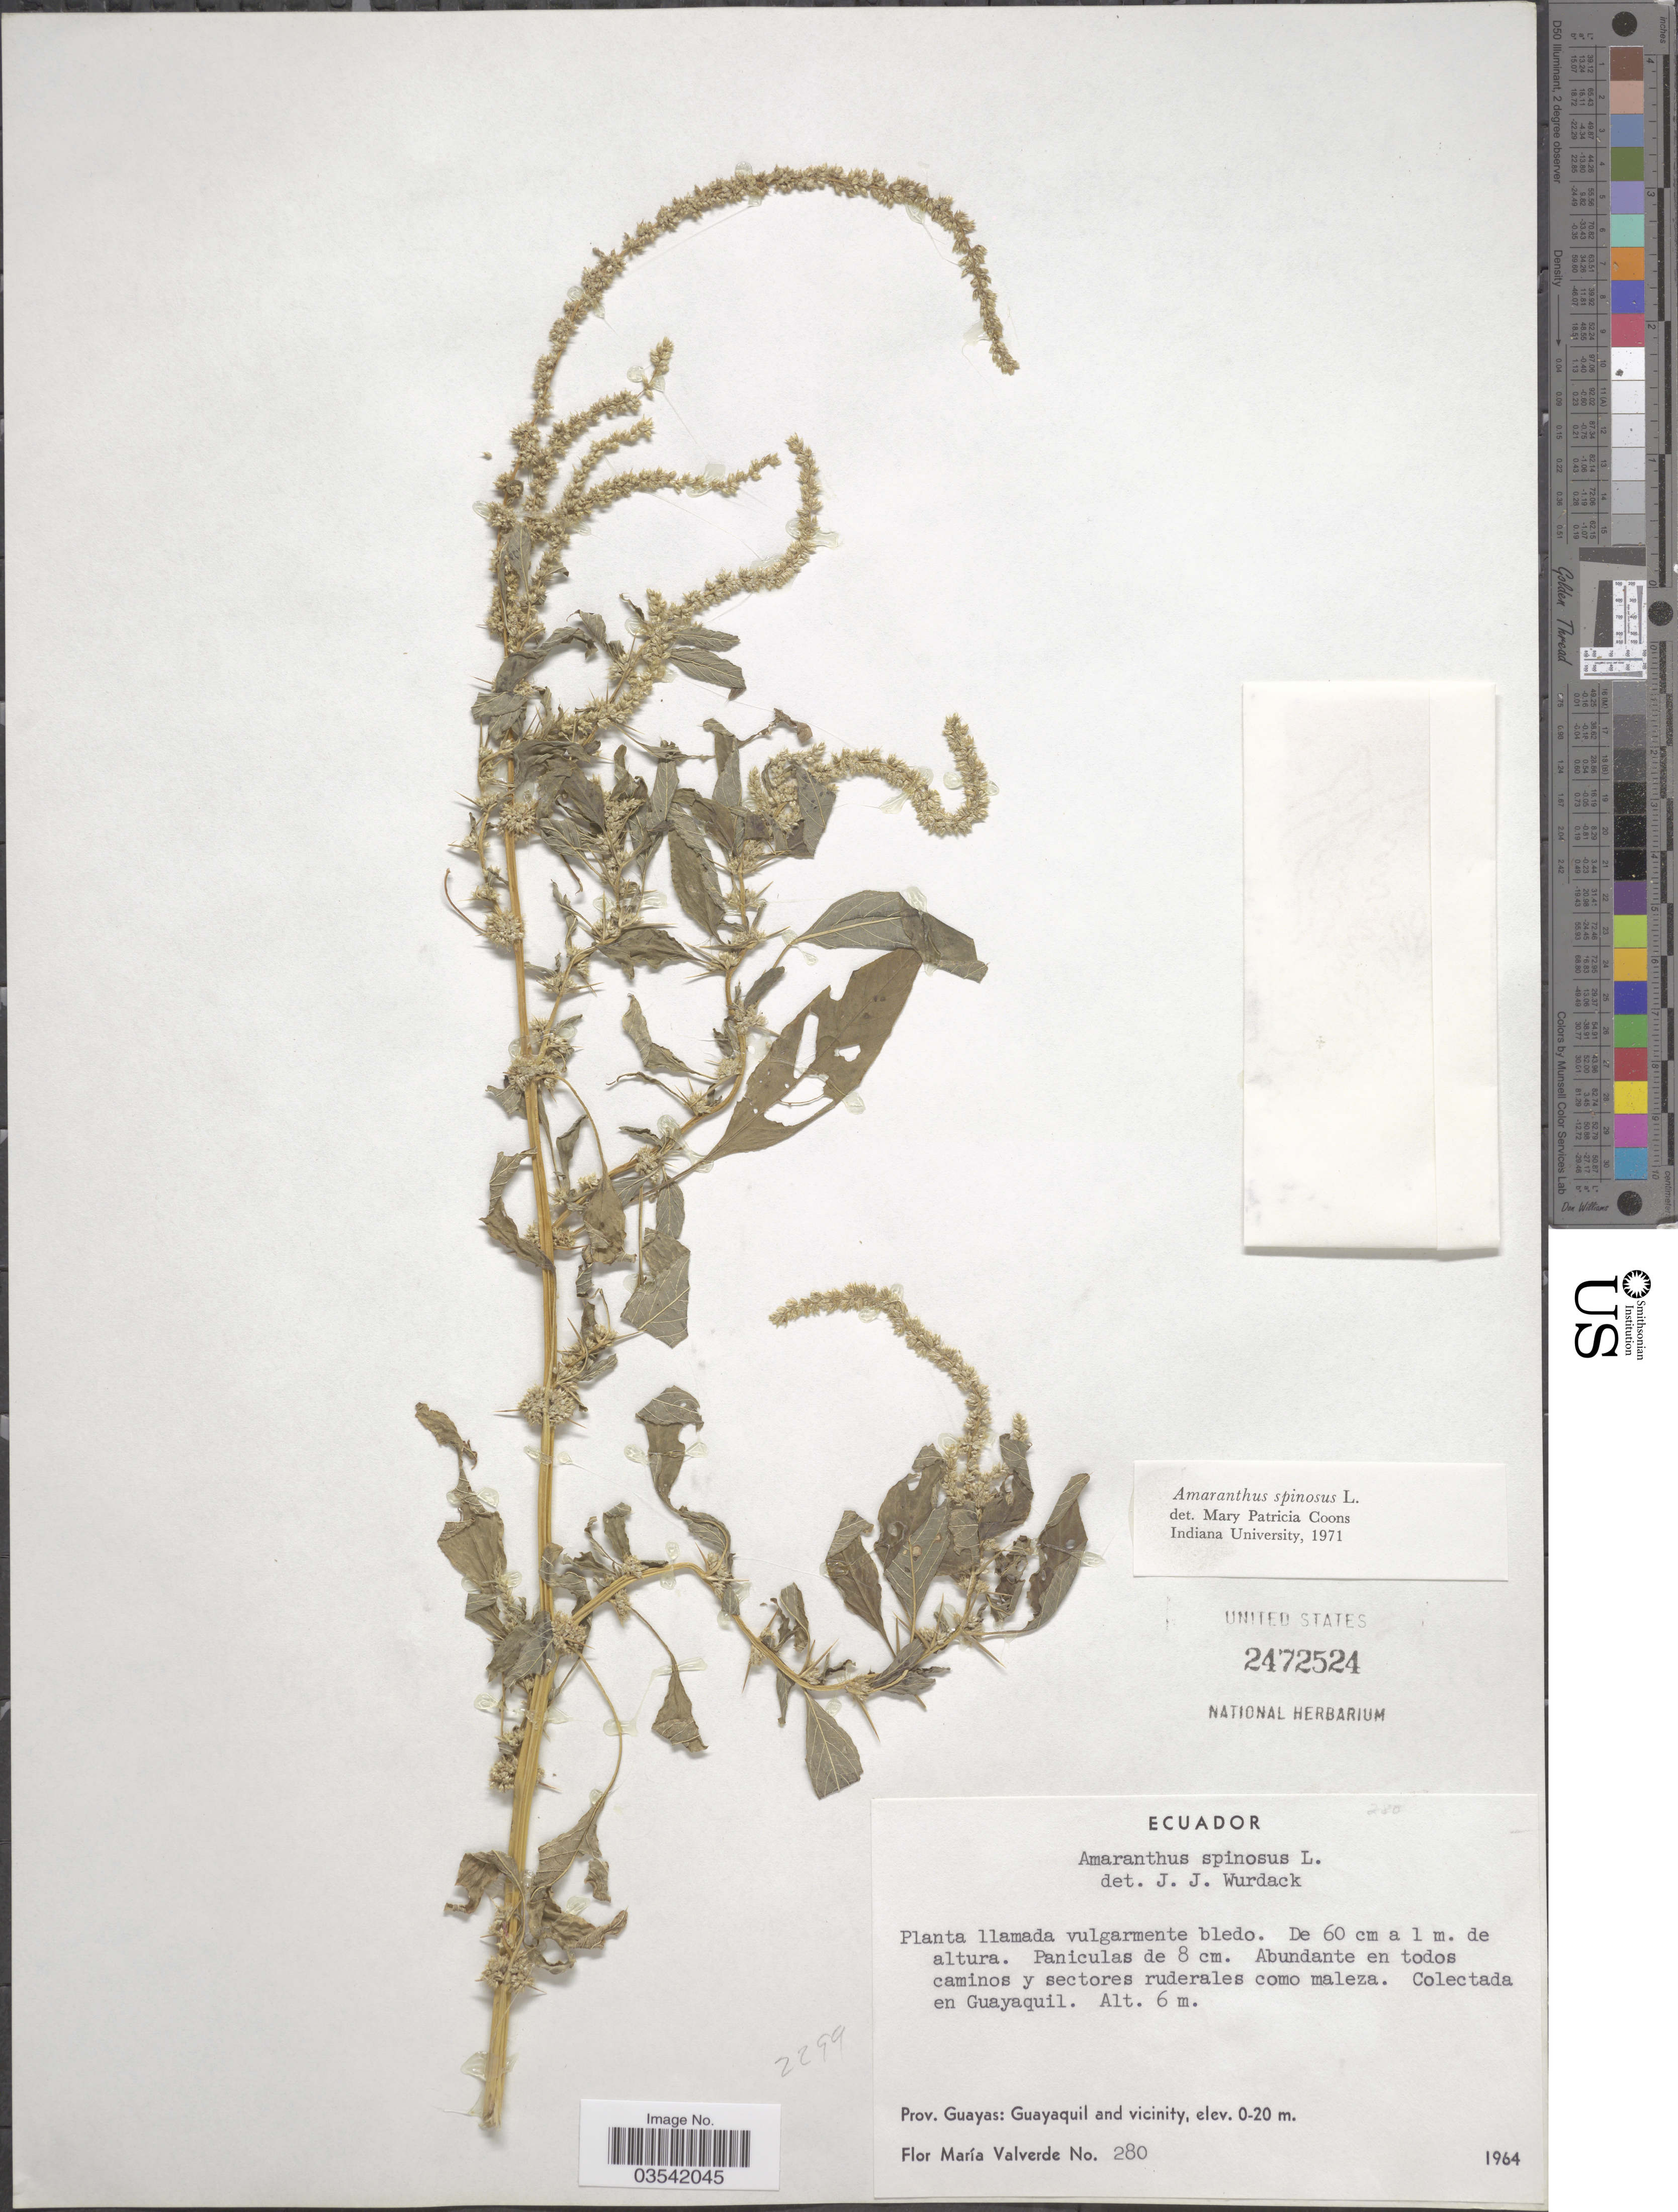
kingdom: Plantae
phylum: Tracheophyta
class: Magnoliopsida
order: Caryophyllales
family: Amaranthaceae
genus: Amaranthus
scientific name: Amaranthus spinosus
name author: L.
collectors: F. M. Valverde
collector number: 280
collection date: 1964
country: Ecuador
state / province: Guayas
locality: En Guayaquil. Prov. Guayas: Guayaquil and vicinity.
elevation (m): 6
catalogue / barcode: US 2472524